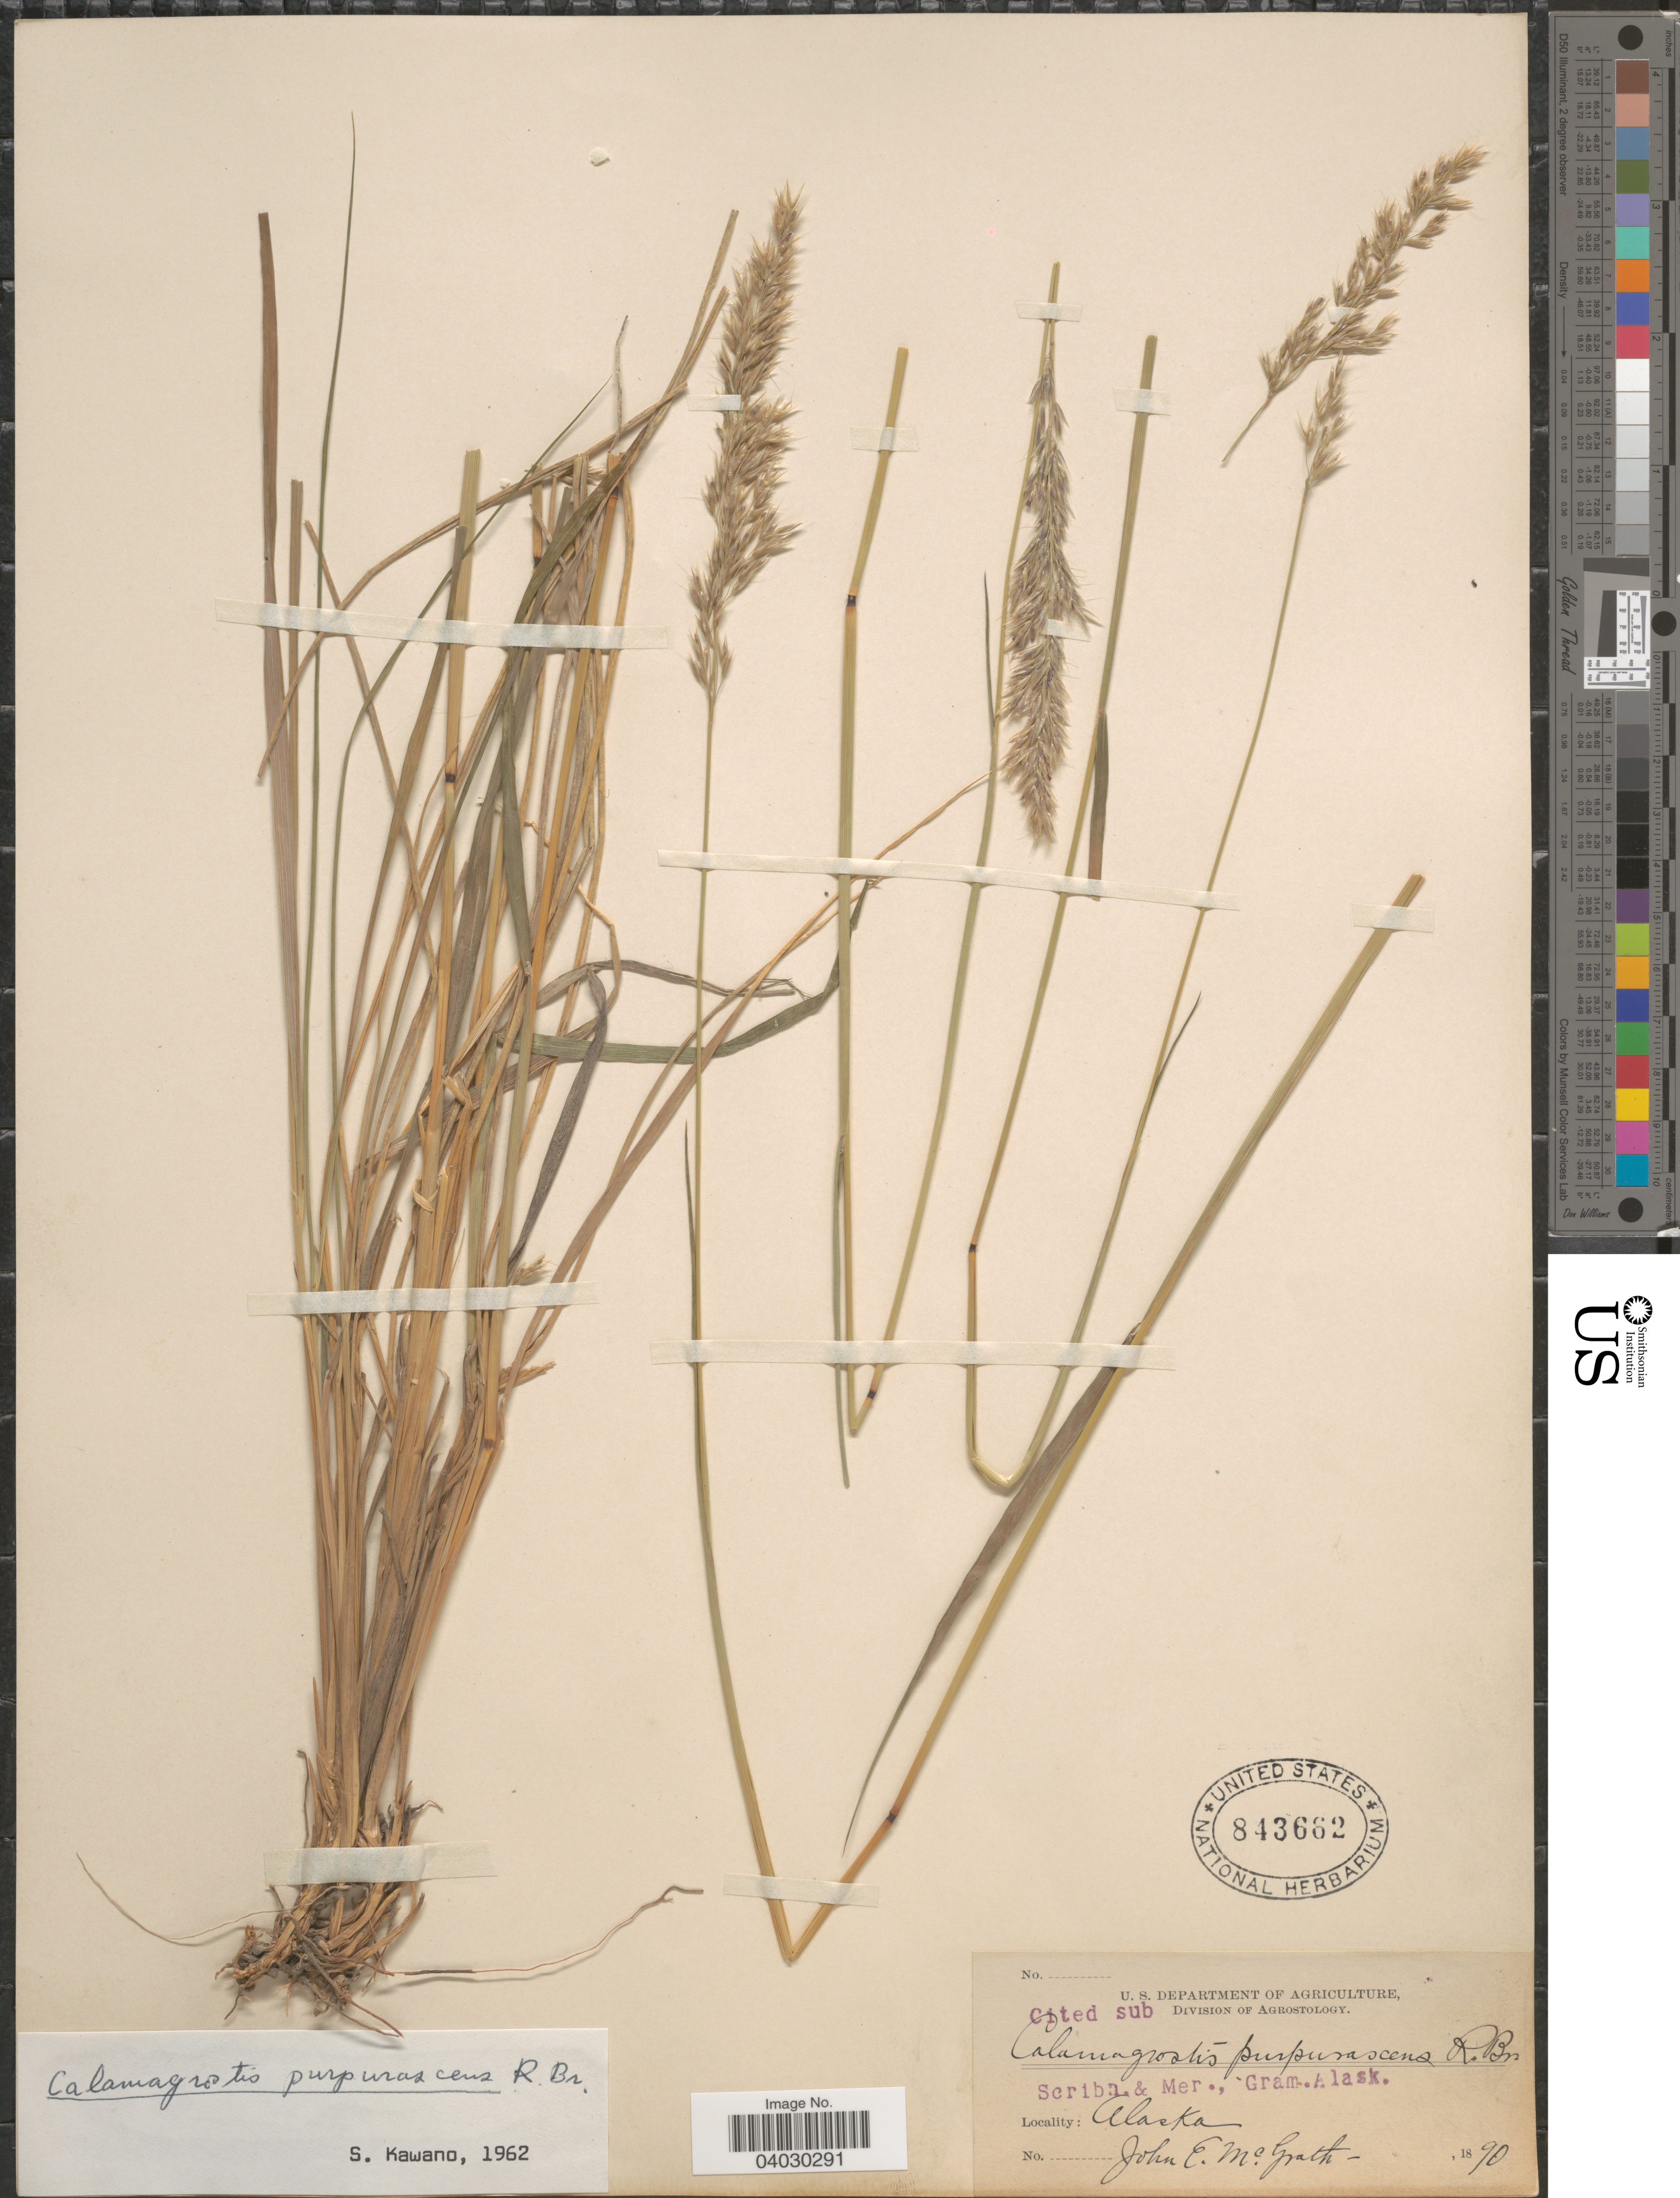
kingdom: Plantae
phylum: Tracheophyta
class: Liliopsida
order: Poales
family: Poaceae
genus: Calamagrostis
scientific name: Calamagrostis purpurascens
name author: R. Br.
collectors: J. Mcgrath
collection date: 1890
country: United States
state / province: Alaska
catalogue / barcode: US 843662